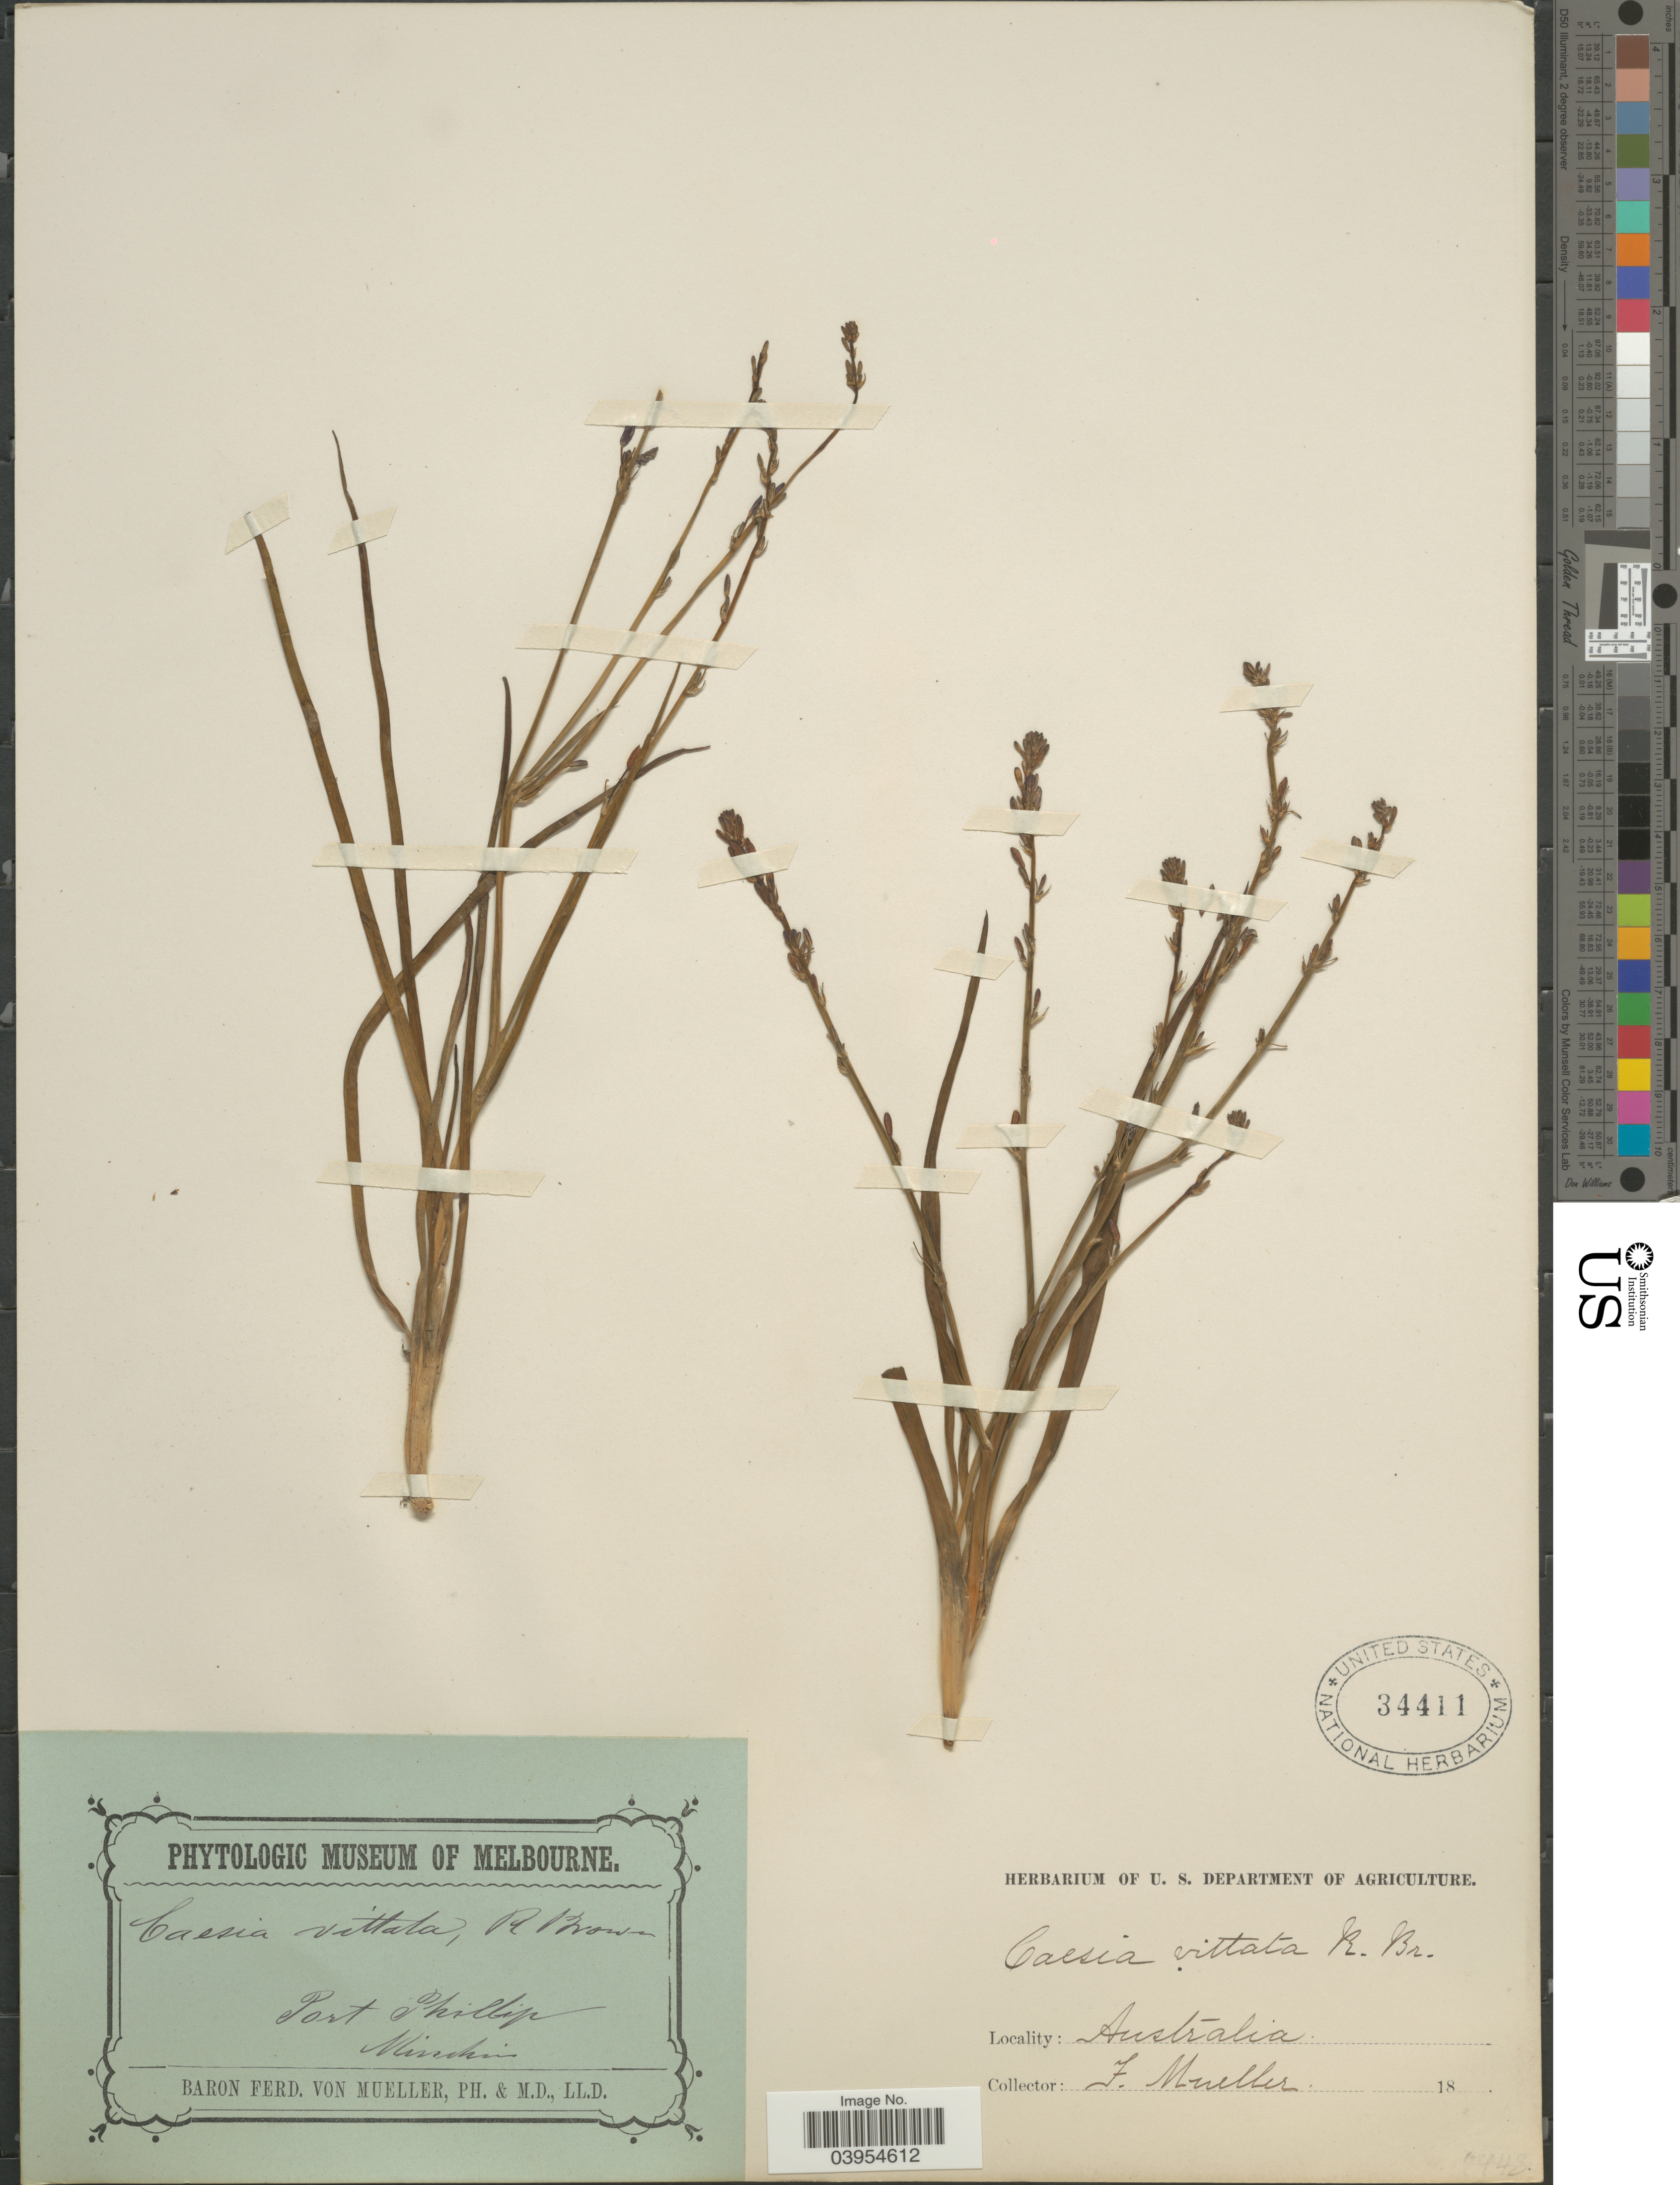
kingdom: Plantae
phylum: Tracheophyta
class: Liliopsida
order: Asparagales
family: Asphodelaceae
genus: Caesia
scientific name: Caesia vittata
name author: R. Br.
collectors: F. von Mueller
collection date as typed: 18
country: Australia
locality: Port Phillip. Minchin.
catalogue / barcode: US 34411